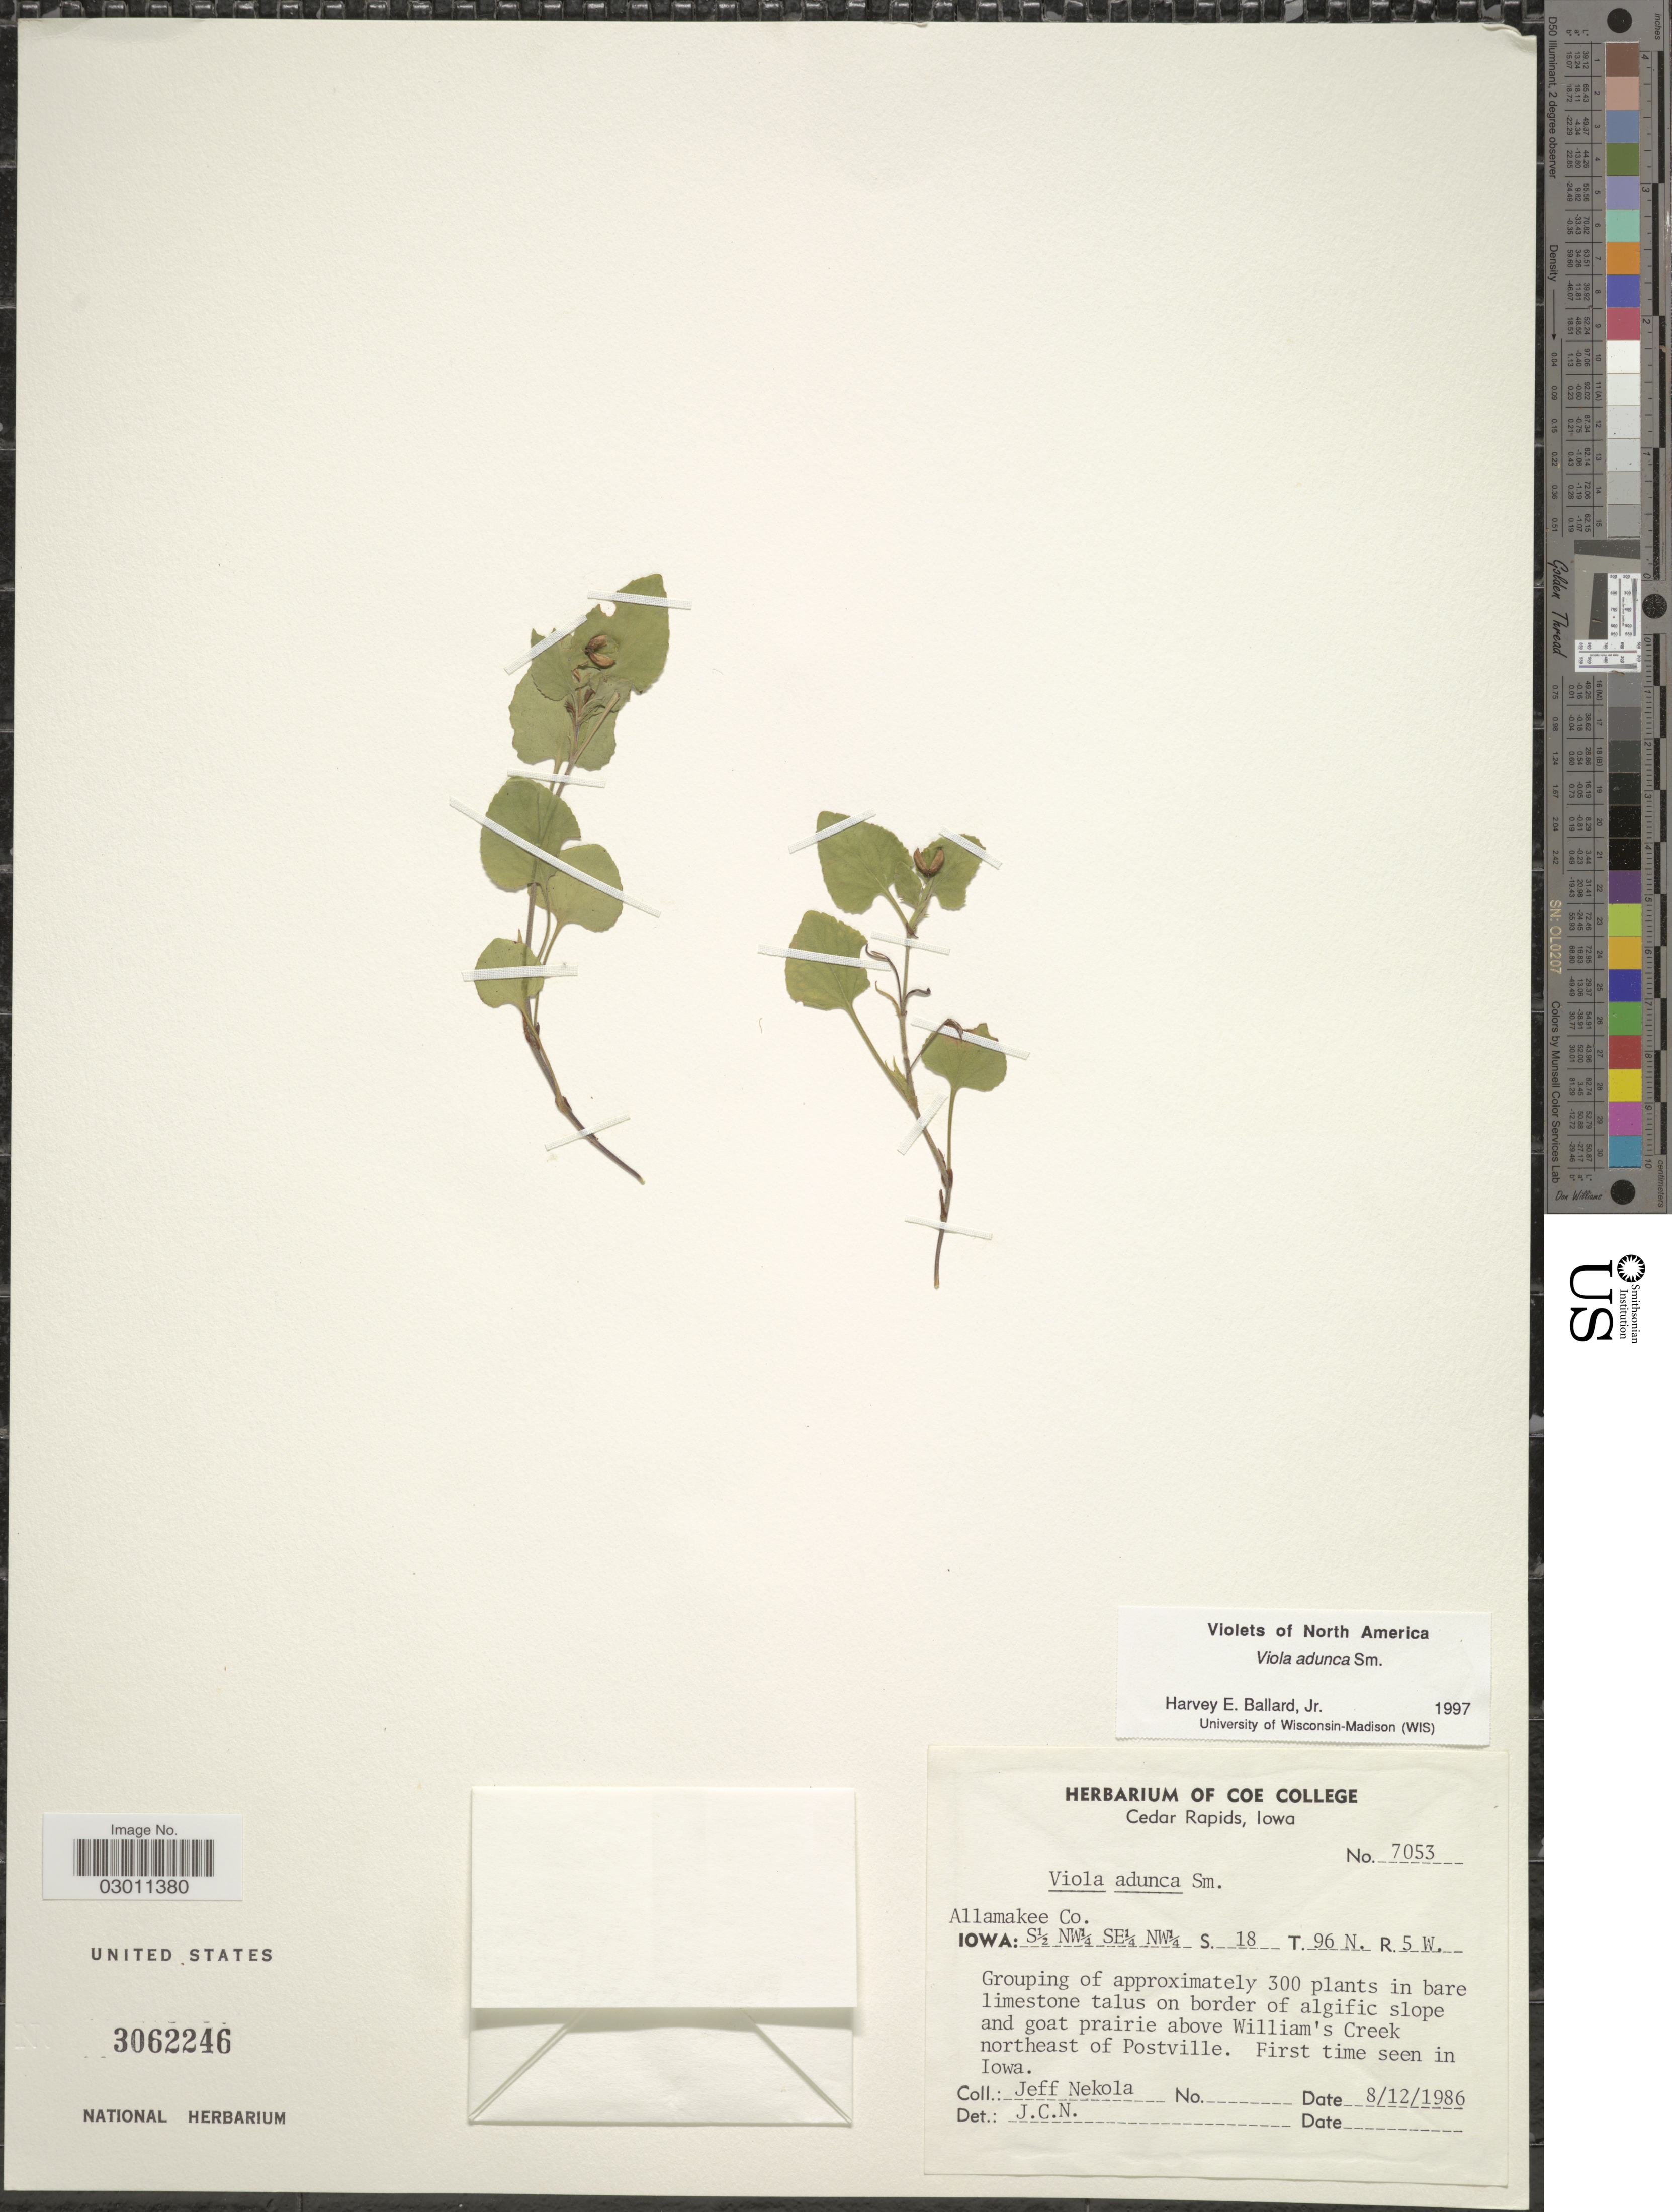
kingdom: Plantae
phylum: Tracheophyta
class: Magnoliopsida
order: Malpighiales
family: Violaceae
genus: Viola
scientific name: Viola adunca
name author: Sm.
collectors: J. Nekola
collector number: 7053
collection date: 1986-08-12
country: United States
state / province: Iowa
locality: Cedar Rapids, Allamakee Co., S½ NW¼ NW¼, S. 18 T. 96 N. R. 5 W., in bare limestone talus on border of algific slope and goat prairie above William's Creek northeast of Postville.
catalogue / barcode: US 3062246